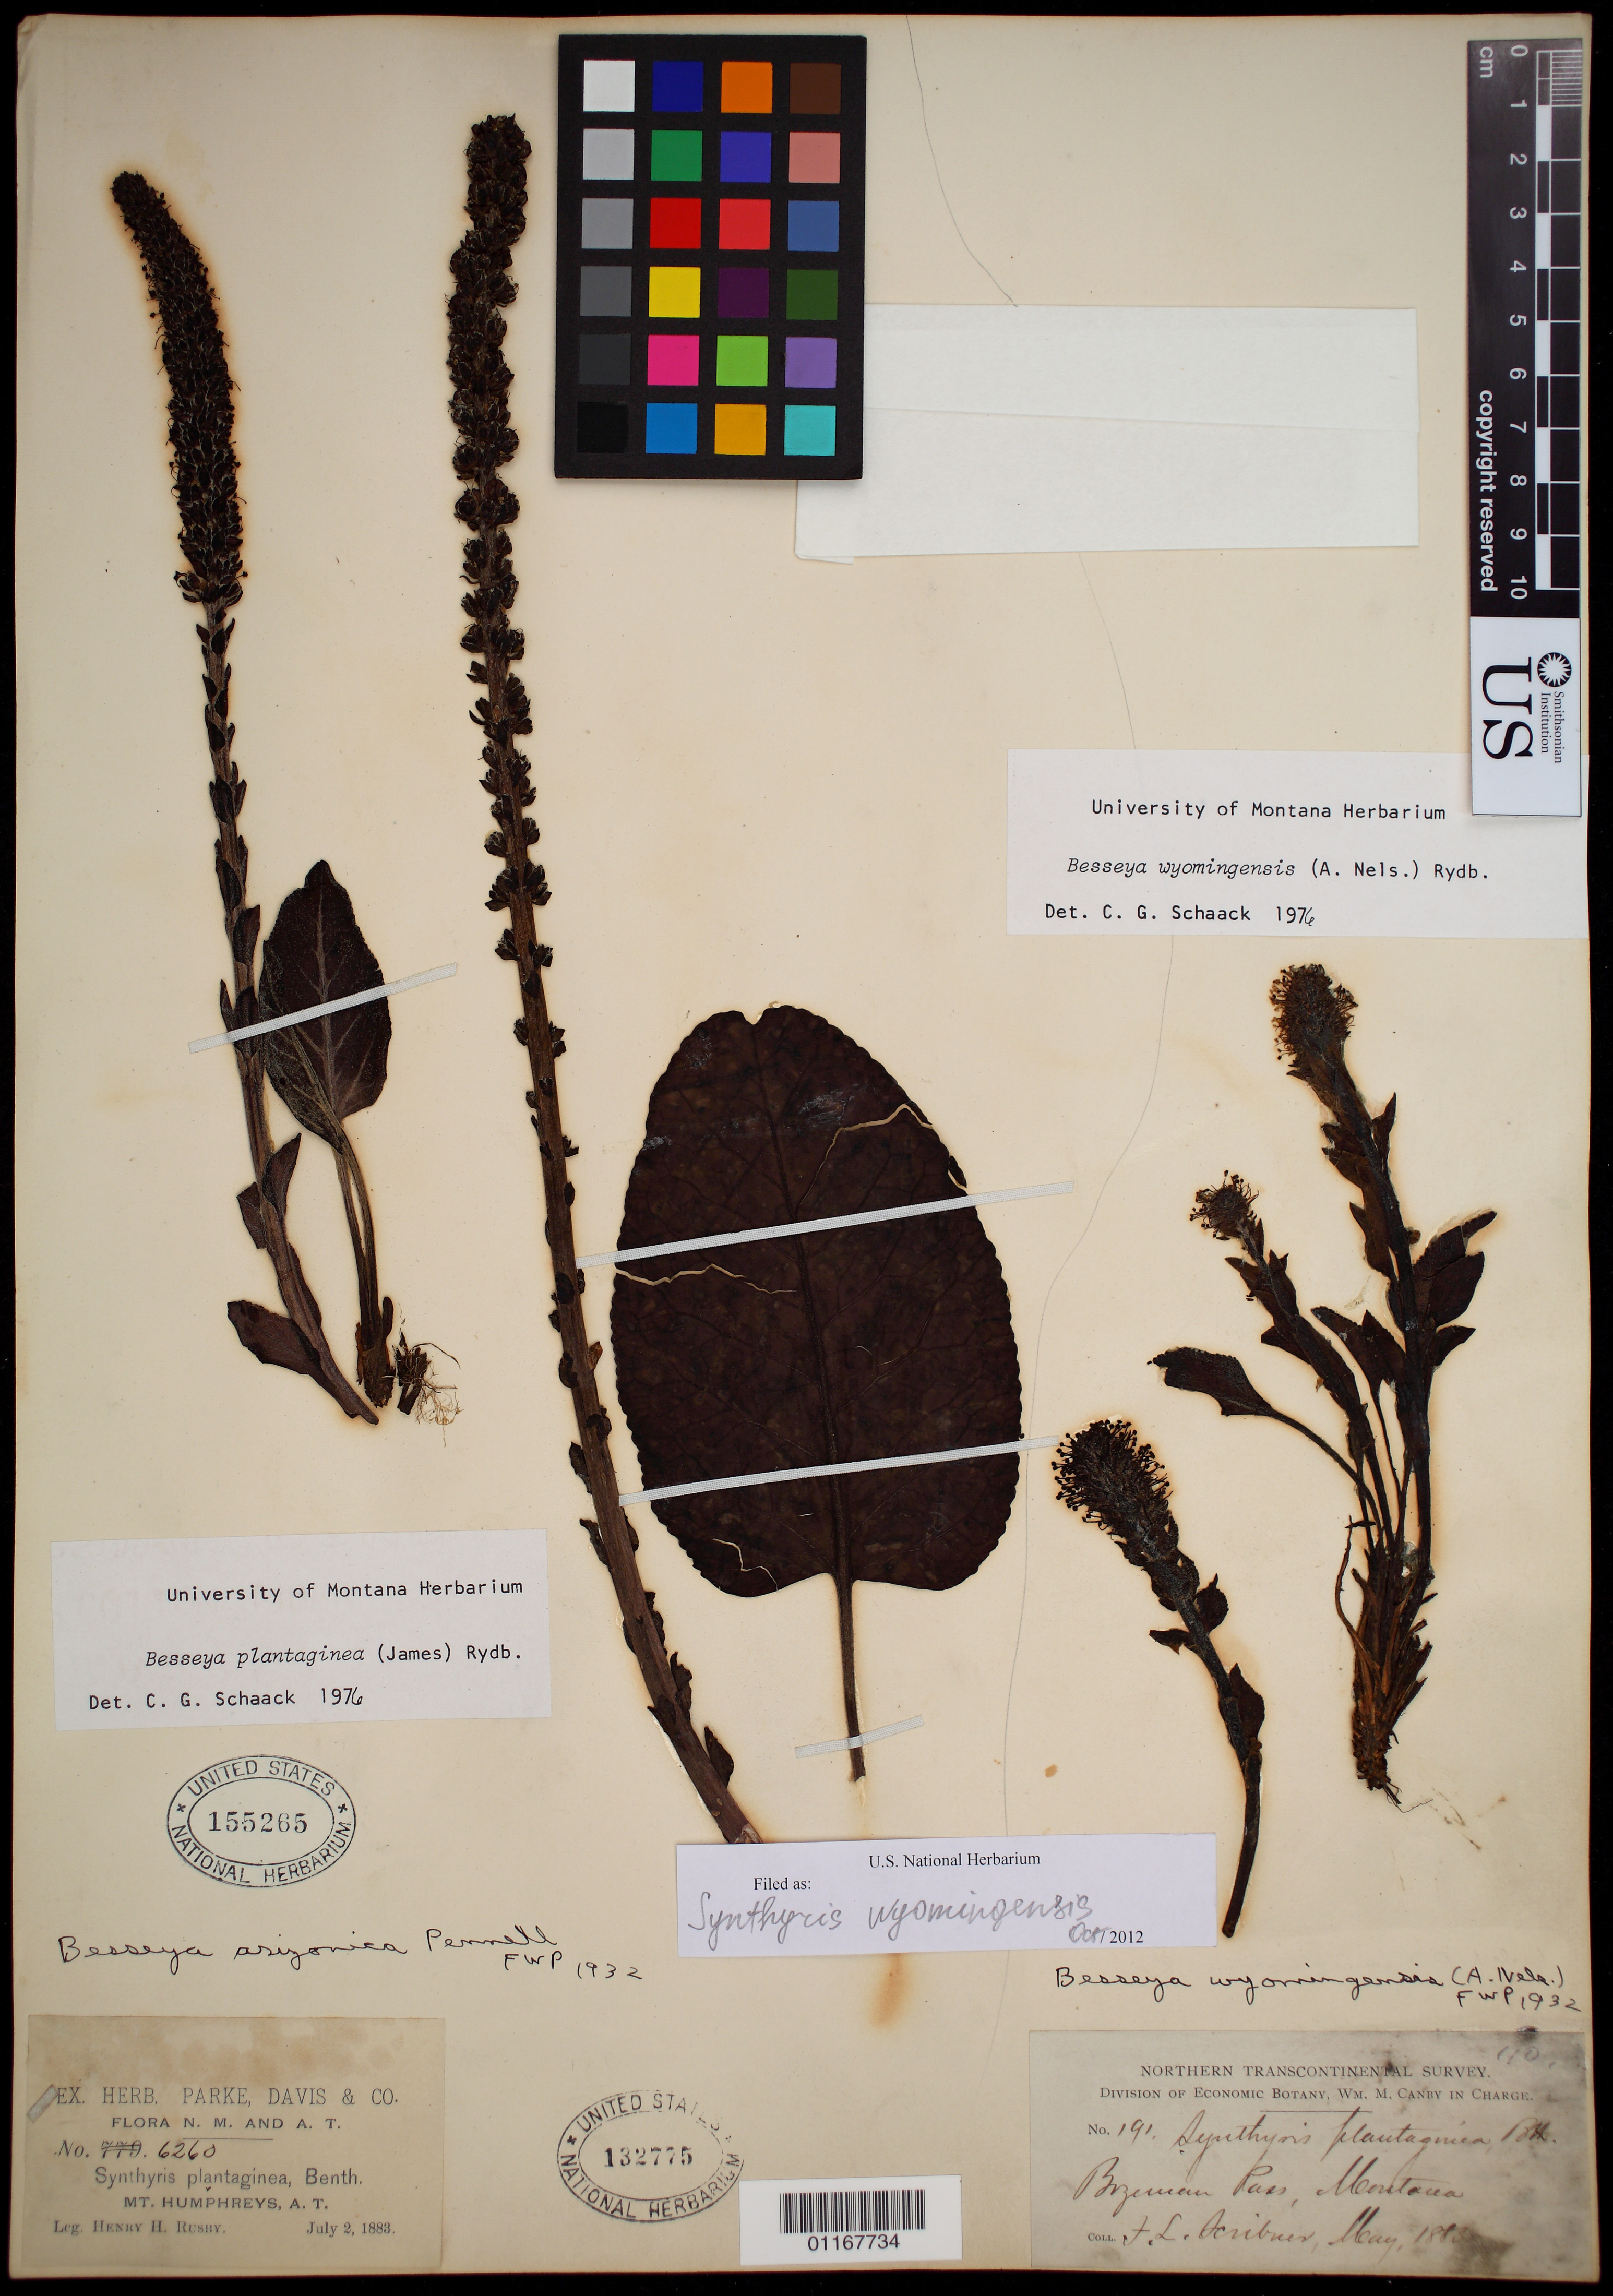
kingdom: Plantae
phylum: Tracheophyta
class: Magnoliopsida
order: Lamiales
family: Plantaginaceae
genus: Synthyris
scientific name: Synthyris wyomingensis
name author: A. Heller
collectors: H. H. Rusby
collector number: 6260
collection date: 1883-07-02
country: United States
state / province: Arizona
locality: Mt. Humphreys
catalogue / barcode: US 155265-2